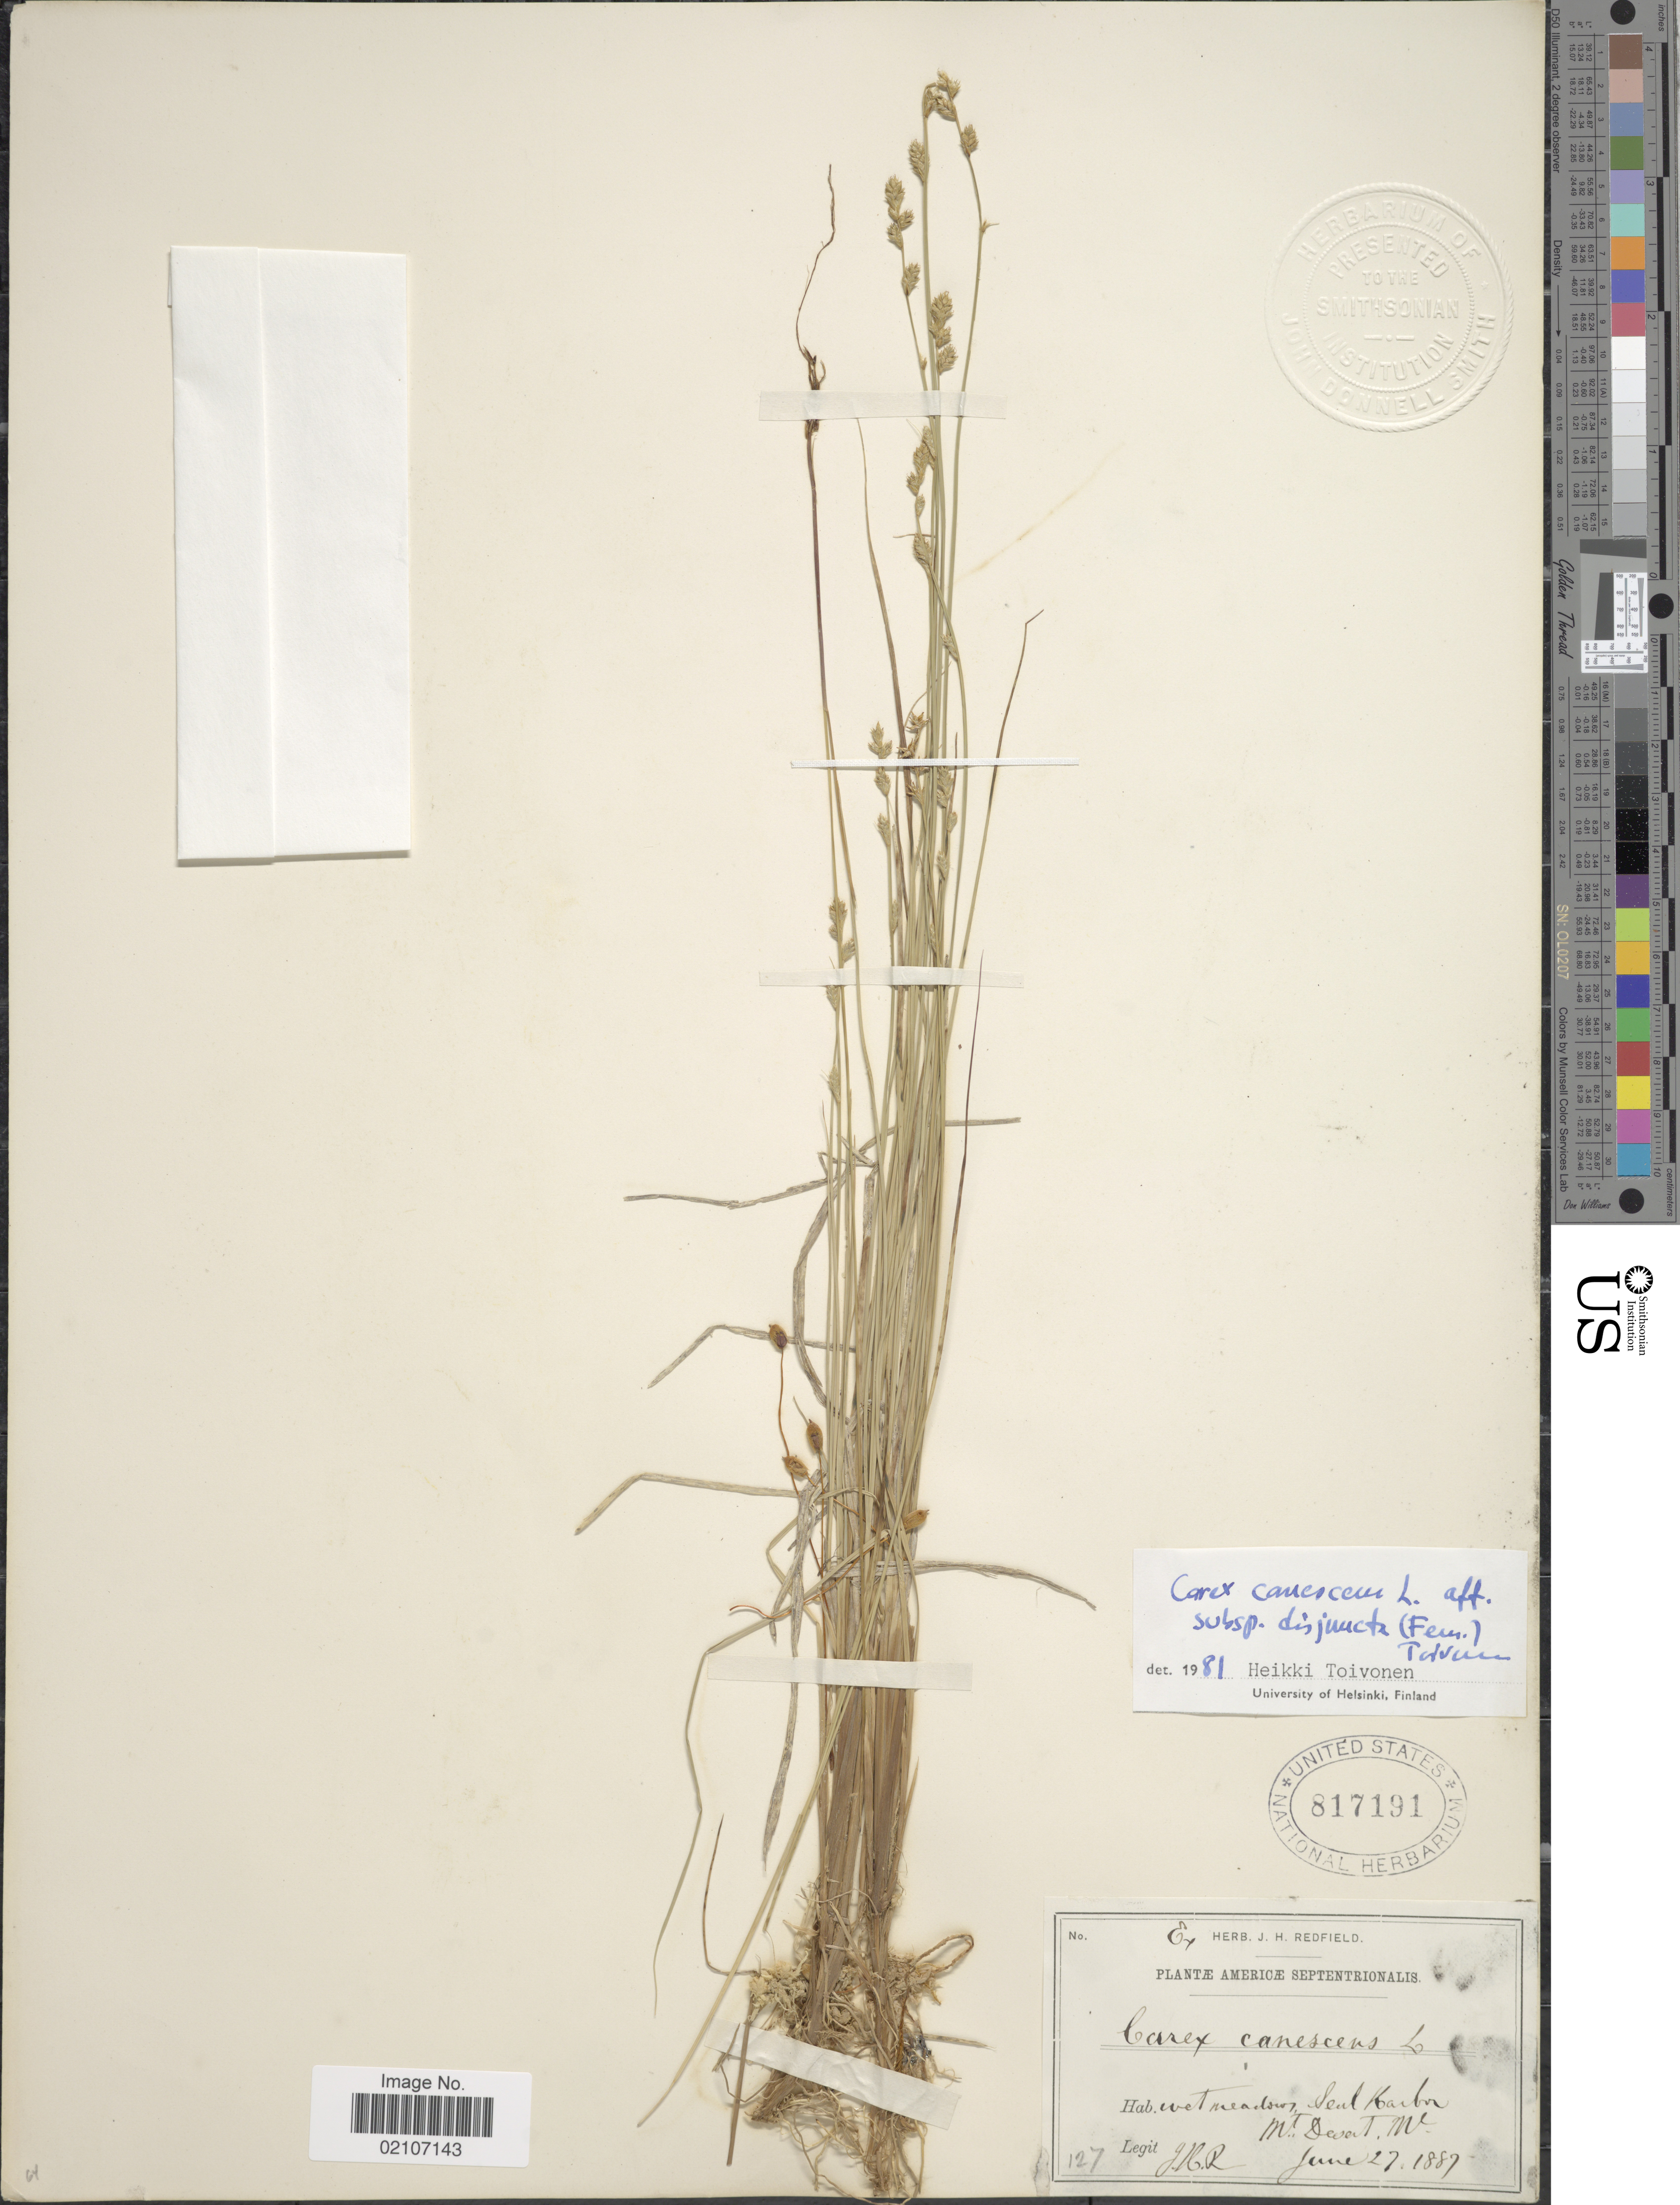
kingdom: Plantae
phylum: Tracheophyta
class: Liliopsida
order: Poales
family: Cyperaceae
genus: Carex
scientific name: Carex canescens var. disjuncta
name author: Fernald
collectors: J. Redfield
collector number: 127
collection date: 1889-06-27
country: United States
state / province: Maine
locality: Wet meadows, Seal Harbor, Mt. Desert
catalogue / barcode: US 817191